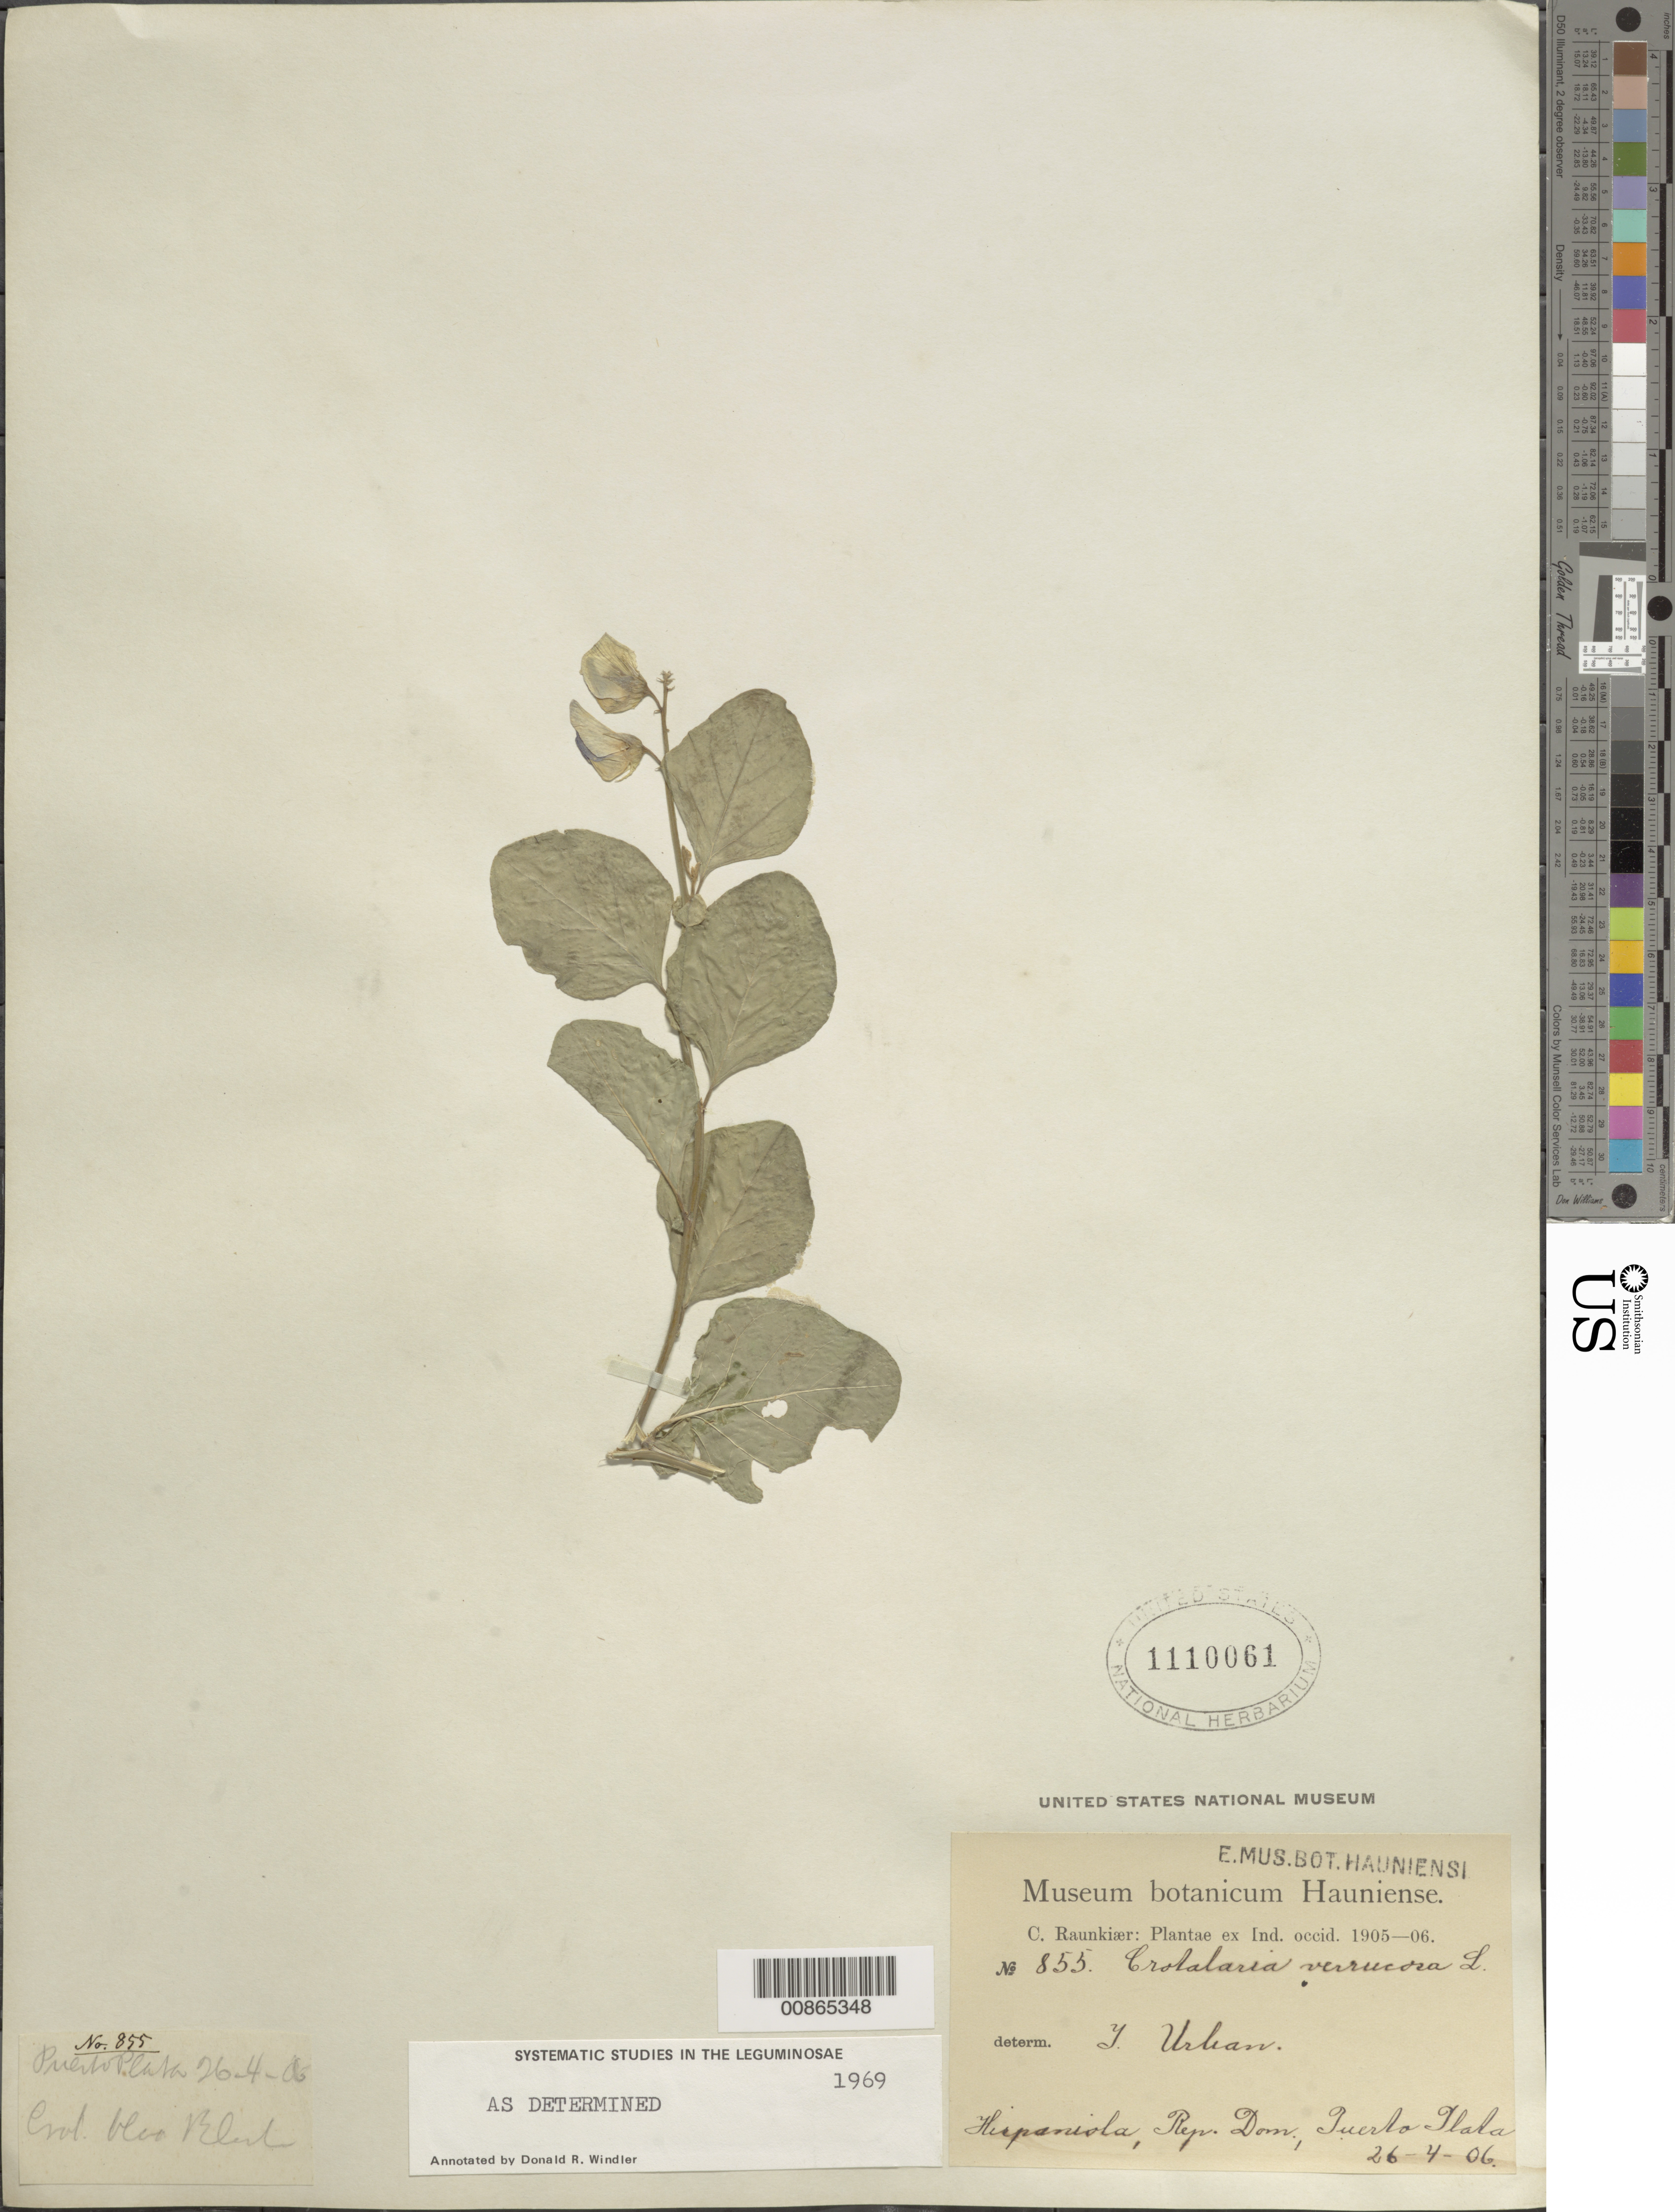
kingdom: Plantae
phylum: Tracheophyta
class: Magnoliopsida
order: Fabales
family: Fabaceae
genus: Crotalaria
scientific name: Crotalaria verrucosa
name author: L.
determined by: Windler, D. R.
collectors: C. C. Raunkiaer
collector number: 855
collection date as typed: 26 Apr 1906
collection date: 1906-04-26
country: Dominican Republic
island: Hispaniola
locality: Puerto Plata.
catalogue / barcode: US 1110061